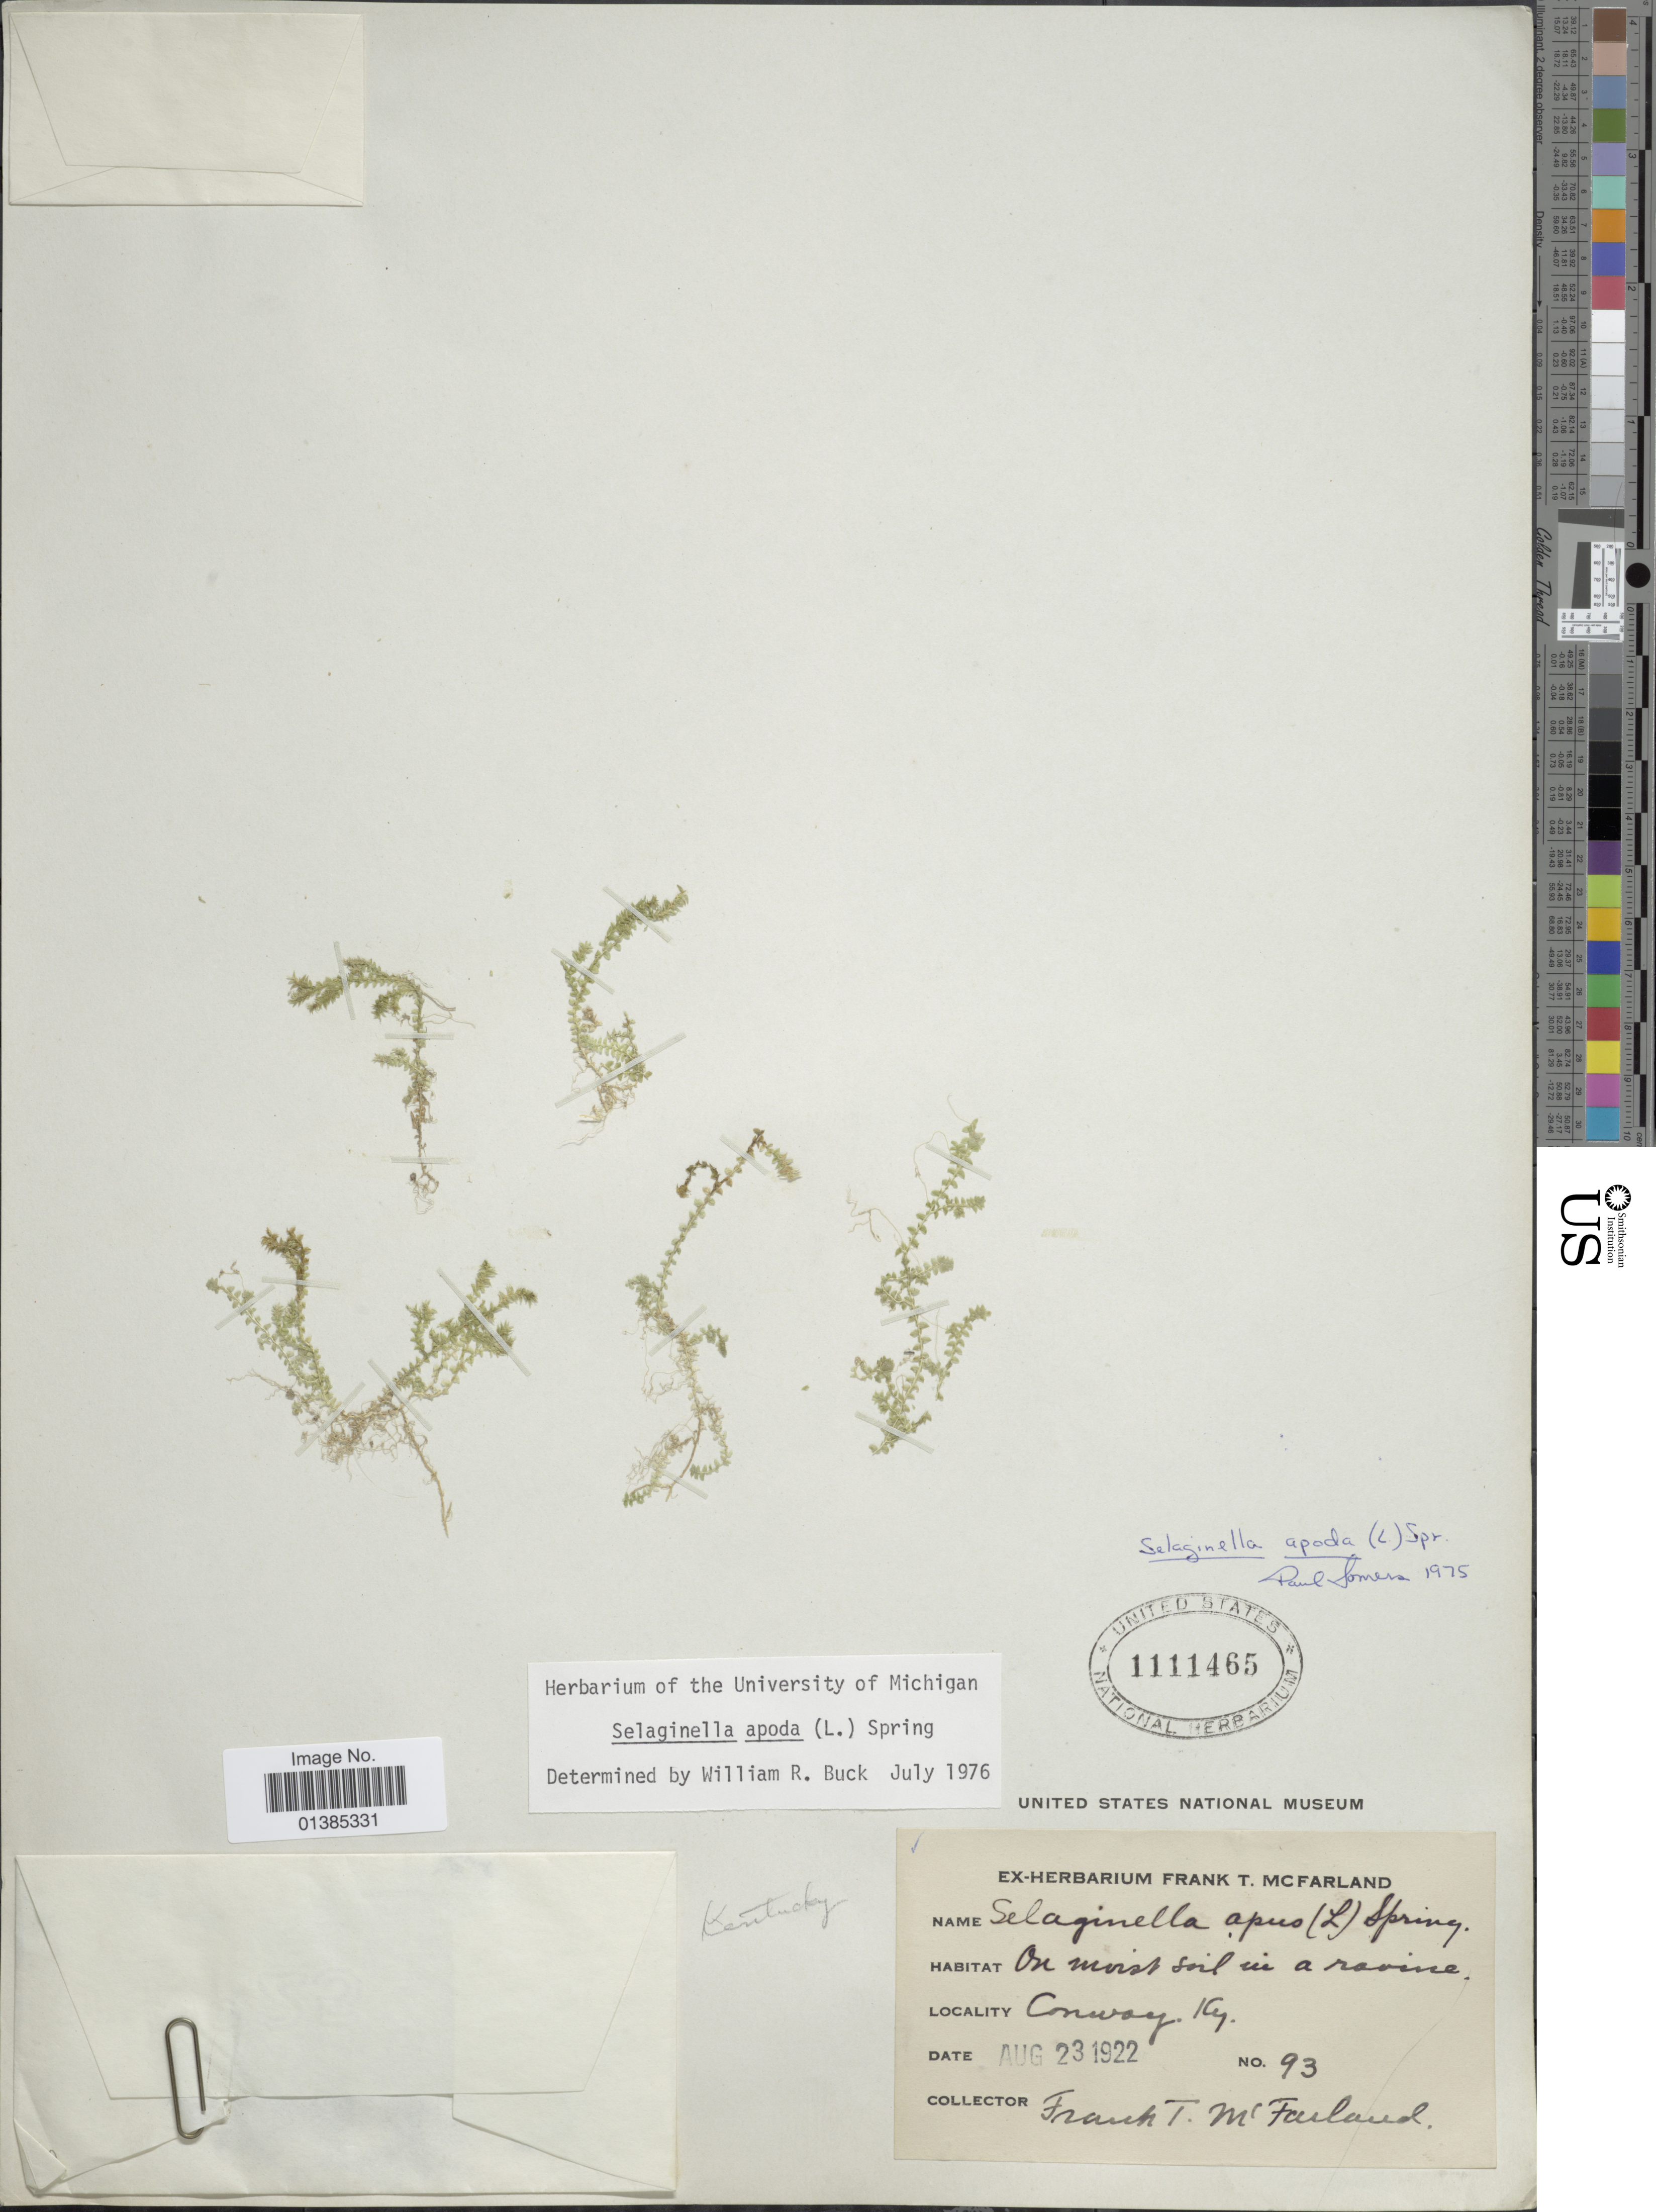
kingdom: Plantae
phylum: Tracheophyta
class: Lycopodiopsida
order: Selaginellales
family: Selaginellaceae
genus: Selaginella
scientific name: Selaginella apus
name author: Spring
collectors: F. McFarland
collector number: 93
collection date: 1922-08-23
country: United States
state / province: Kentucky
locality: Conway.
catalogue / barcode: US 1111465